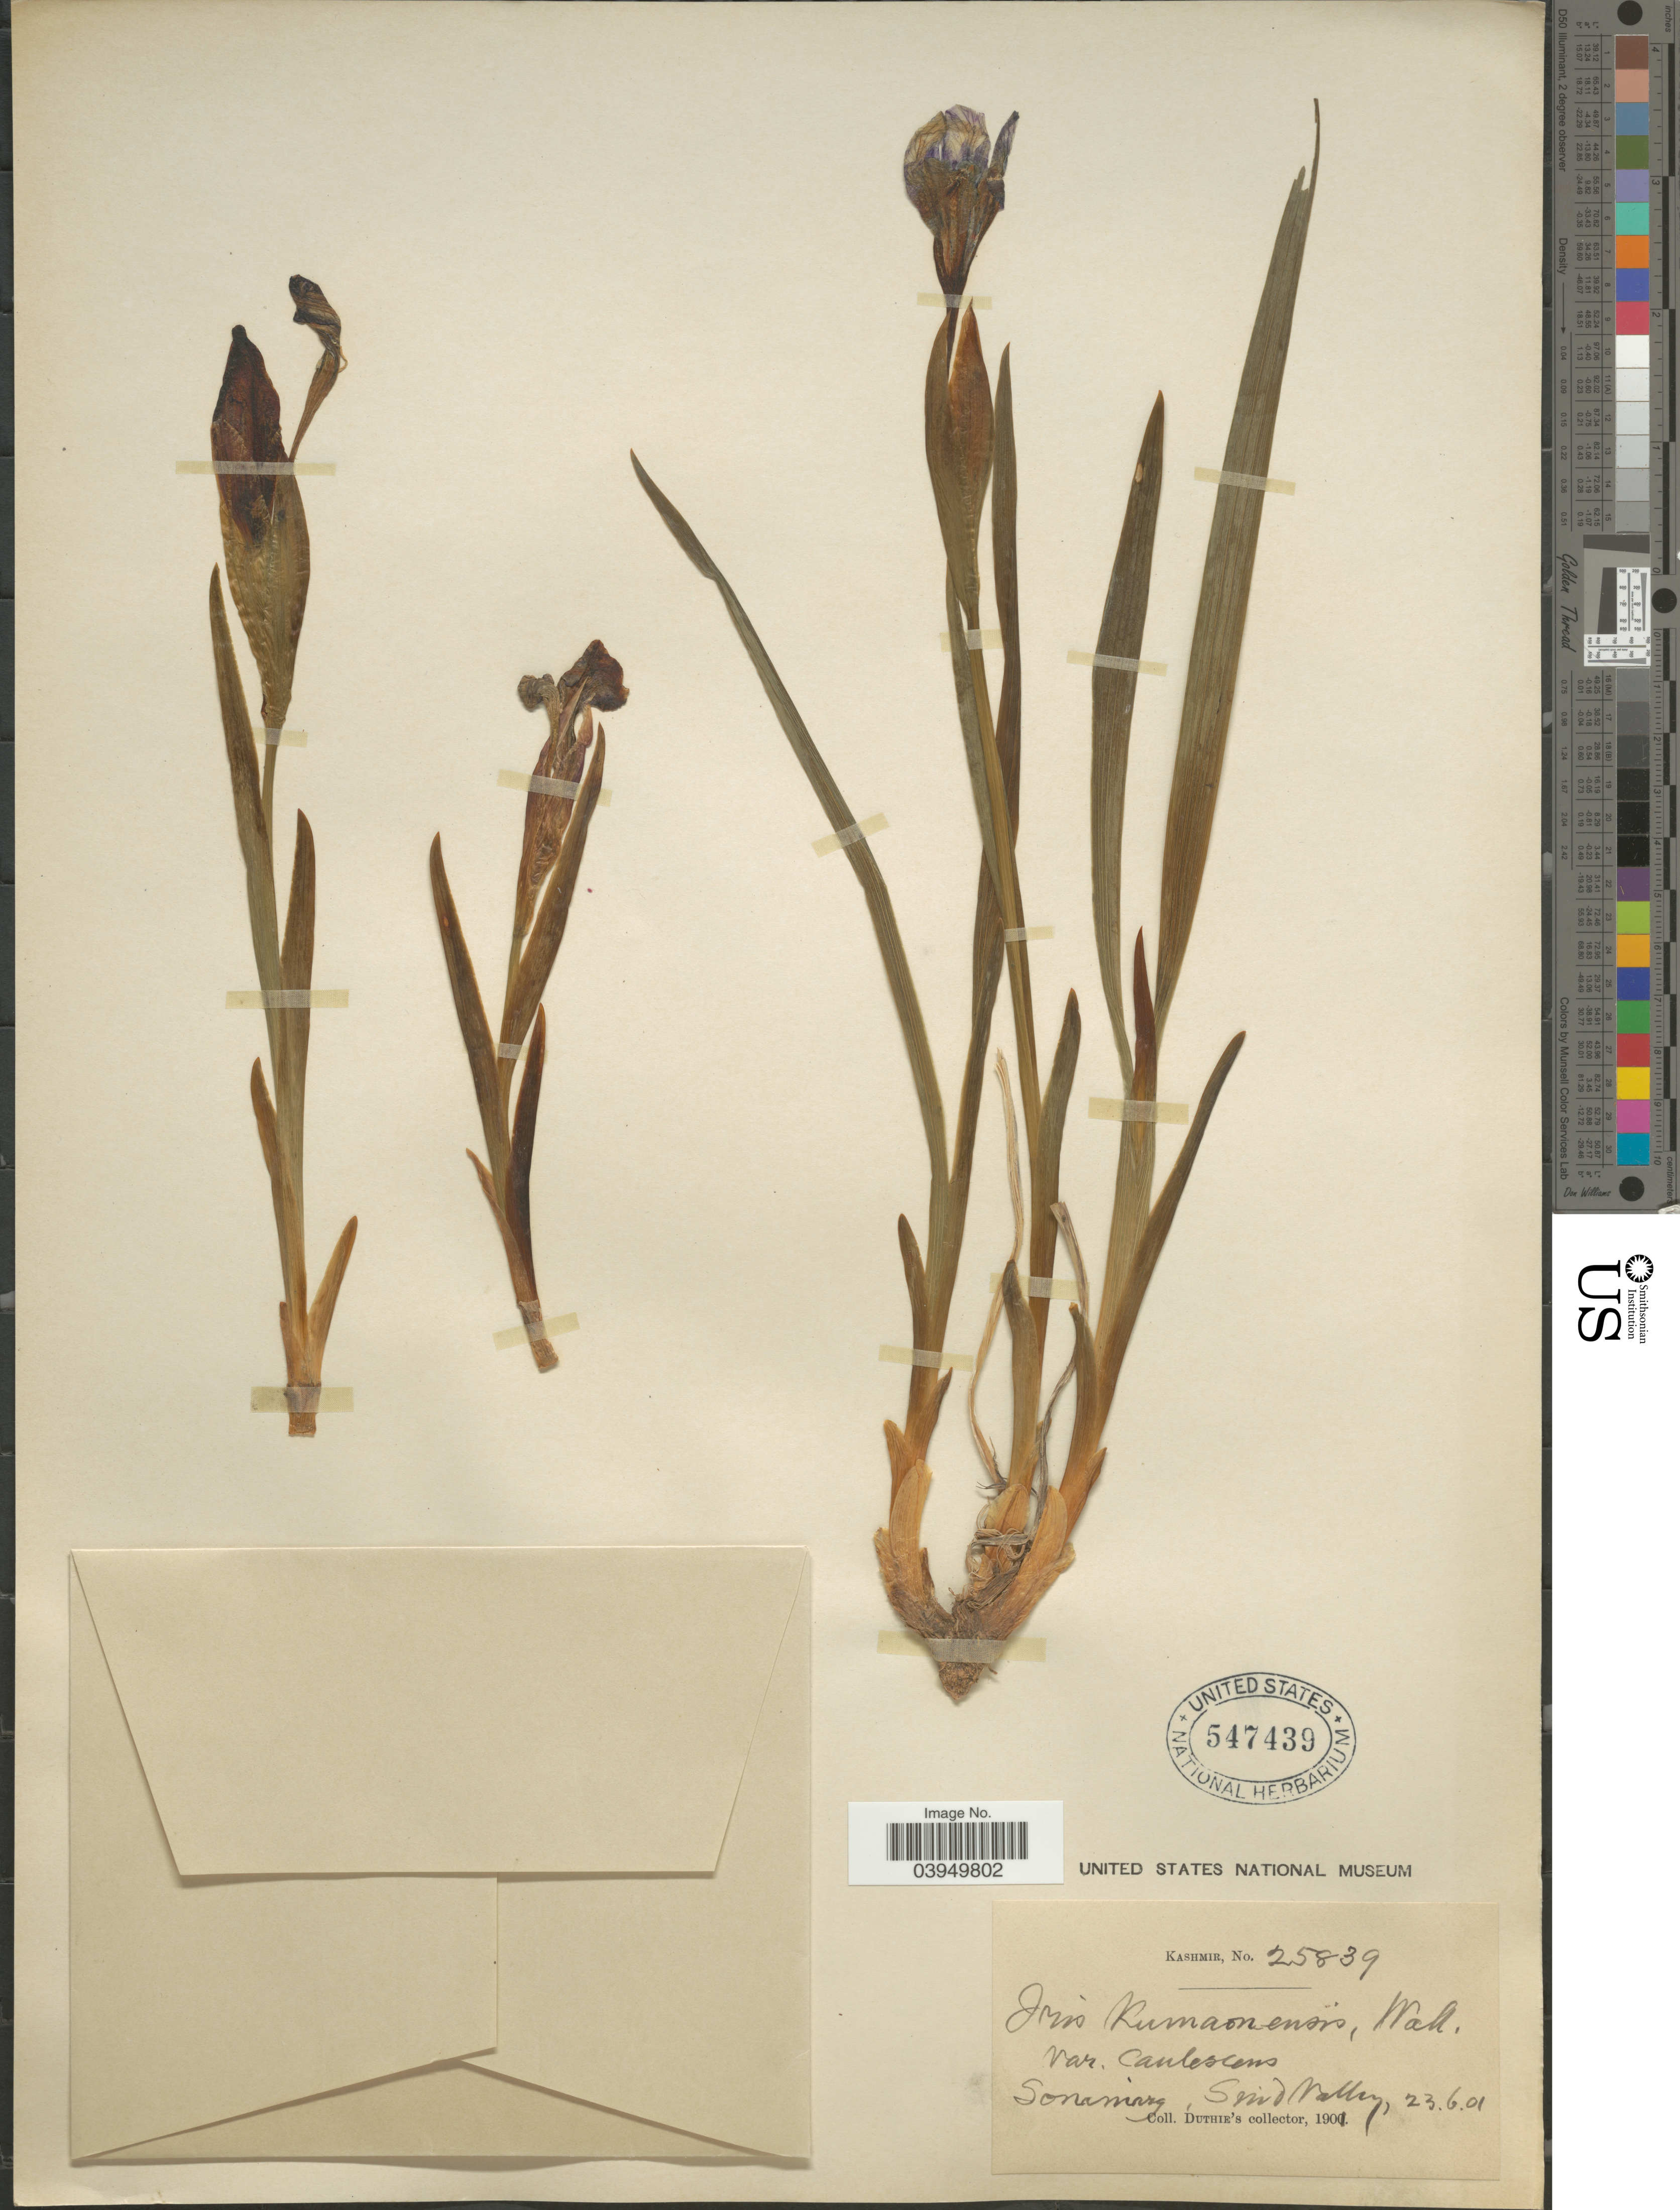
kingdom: Plantae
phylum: Tracheophyta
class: Liliopsida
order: Asparagales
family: Iridaceae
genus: Iris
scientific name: Iris kemaonensis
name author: Wall. ex D. Don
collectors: Duthie's collector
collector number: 25839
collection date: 1901-06-23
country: India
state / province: Jammu and Kashmir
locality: Kashmir. Sonamarg, Sind Valley.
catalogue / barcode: US 547439